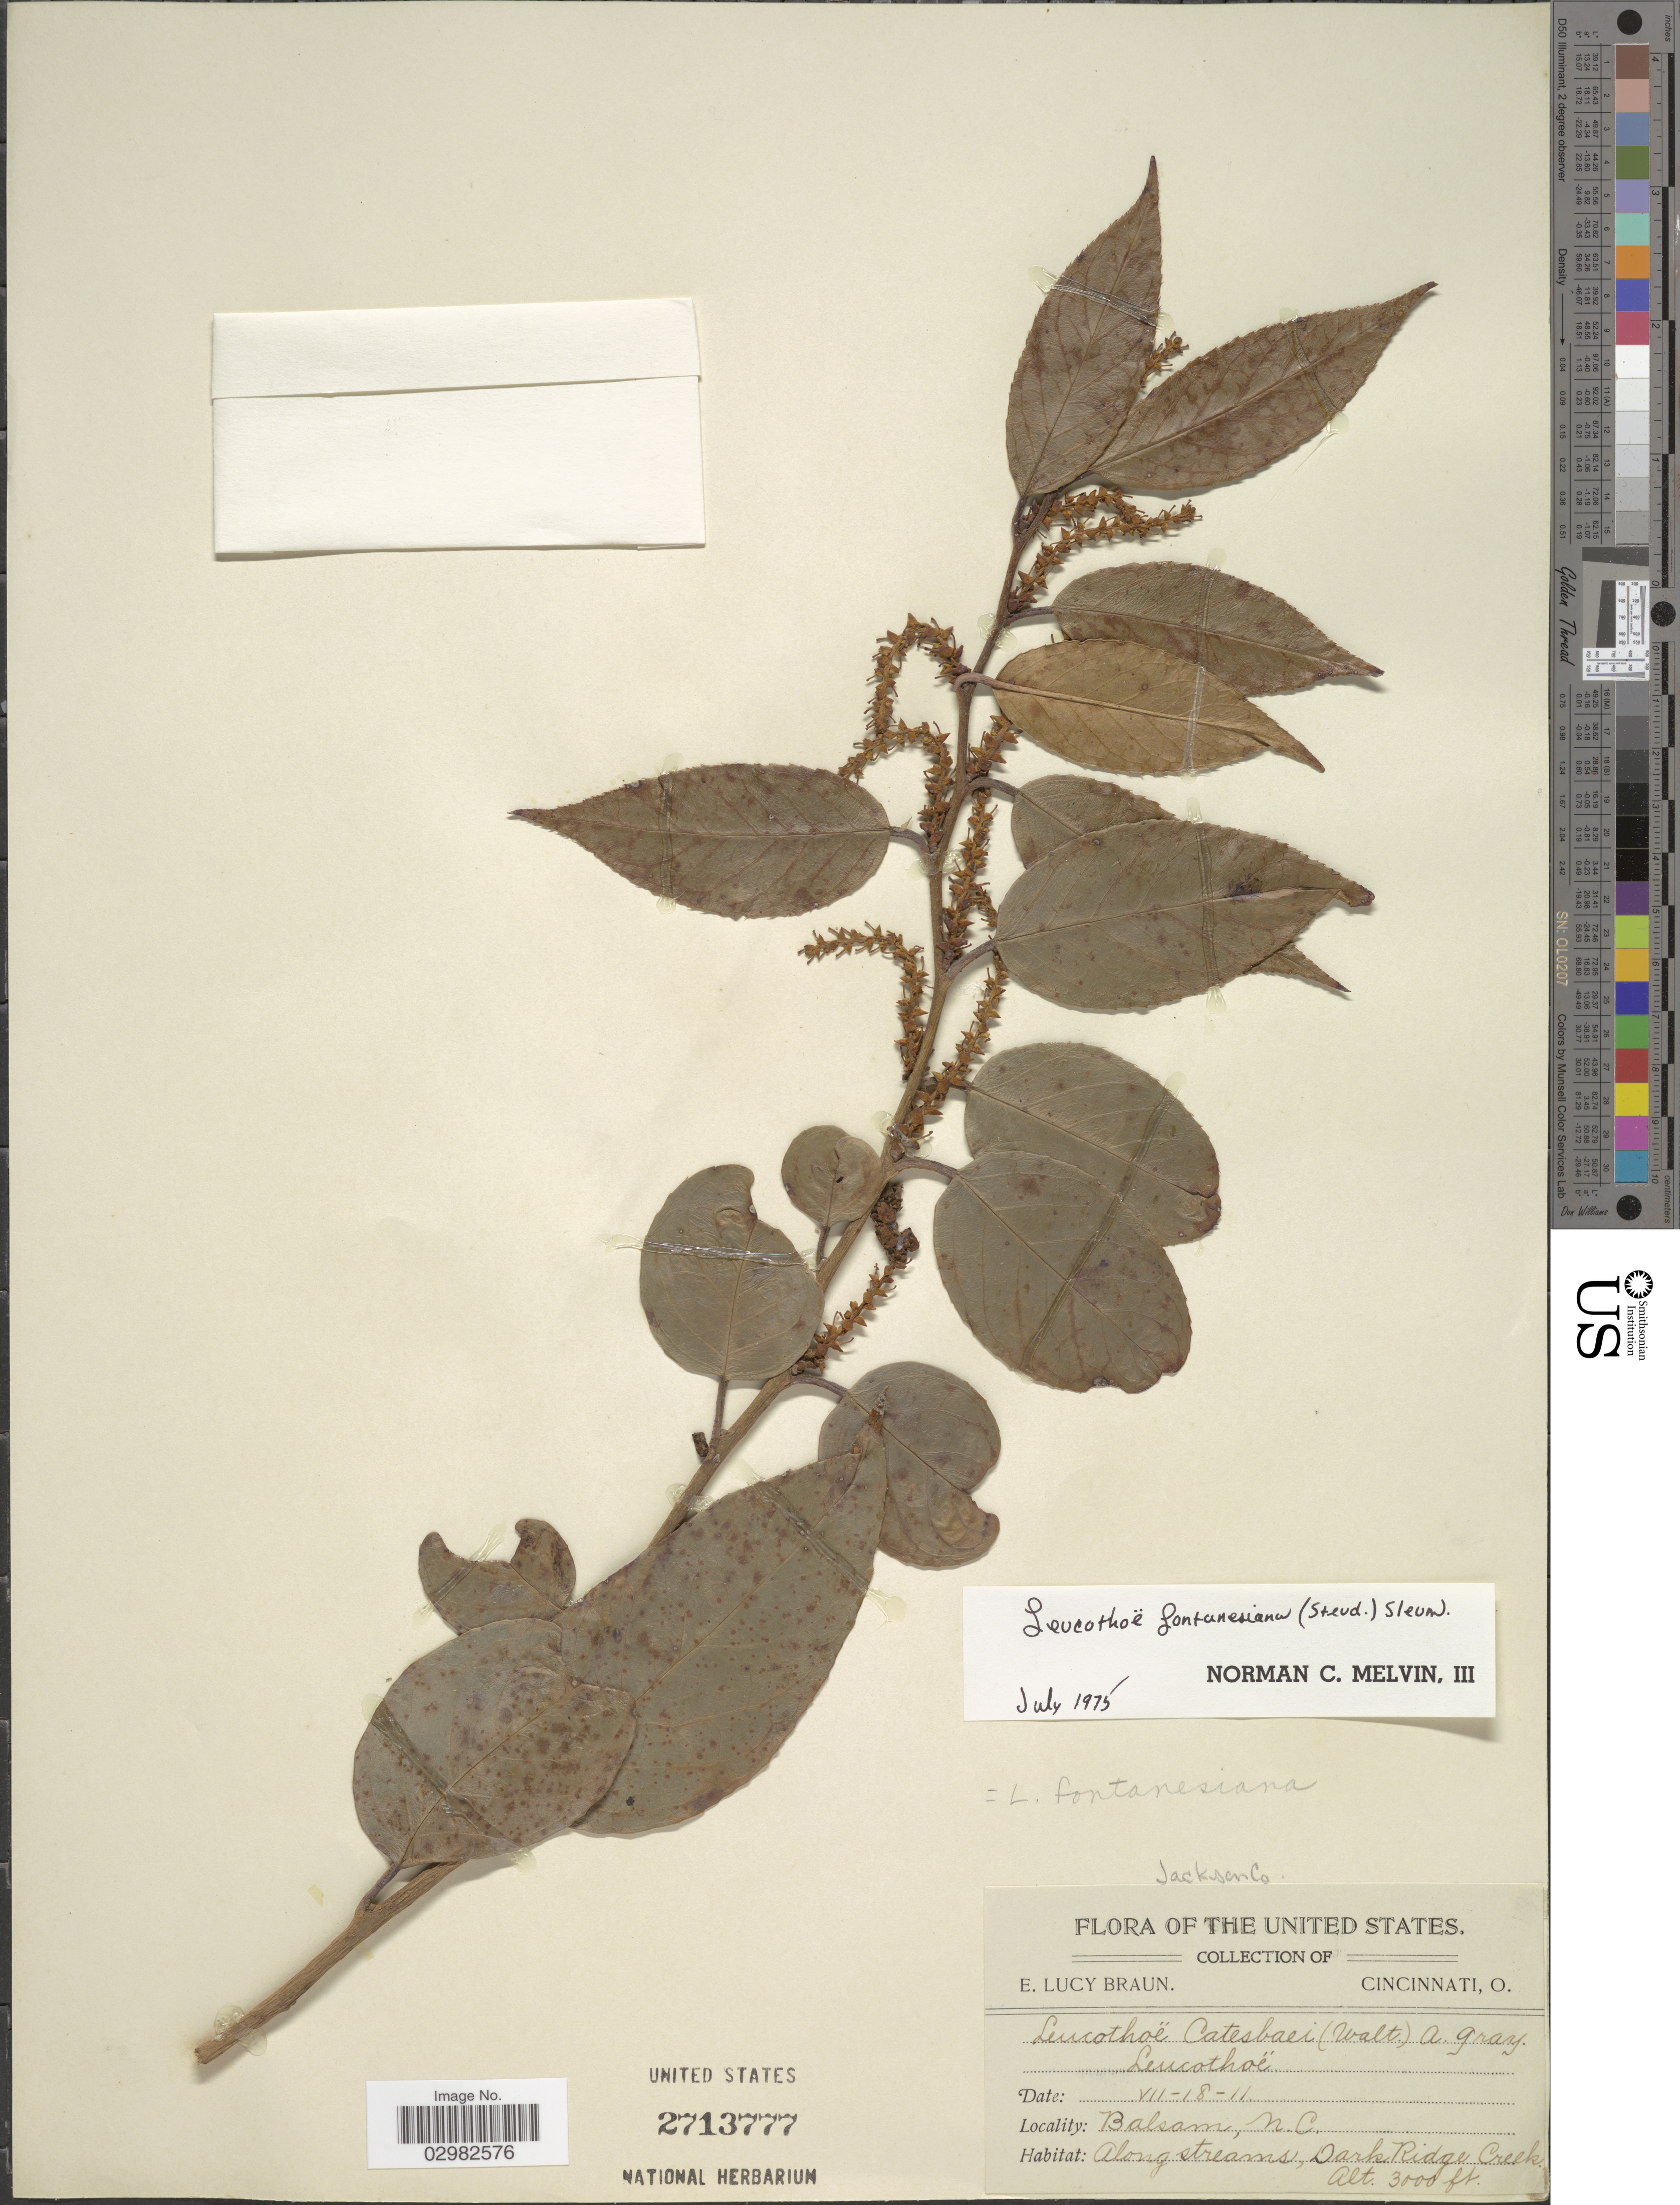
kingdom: Plantae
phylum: Tracheophyta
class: Magnoliopsida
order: Ericales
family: Ericaceae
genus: Leucothoe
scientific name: Leucothoë fontanesiana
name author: (Steud.) Sleumer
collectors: E. L. Braun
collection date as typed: Transcribed d/m/y: 18/7/11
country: United States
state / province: North Carolina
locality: Balsam, along streams, Dark Ridge Creek.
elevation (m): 914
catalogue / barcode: US 2713777